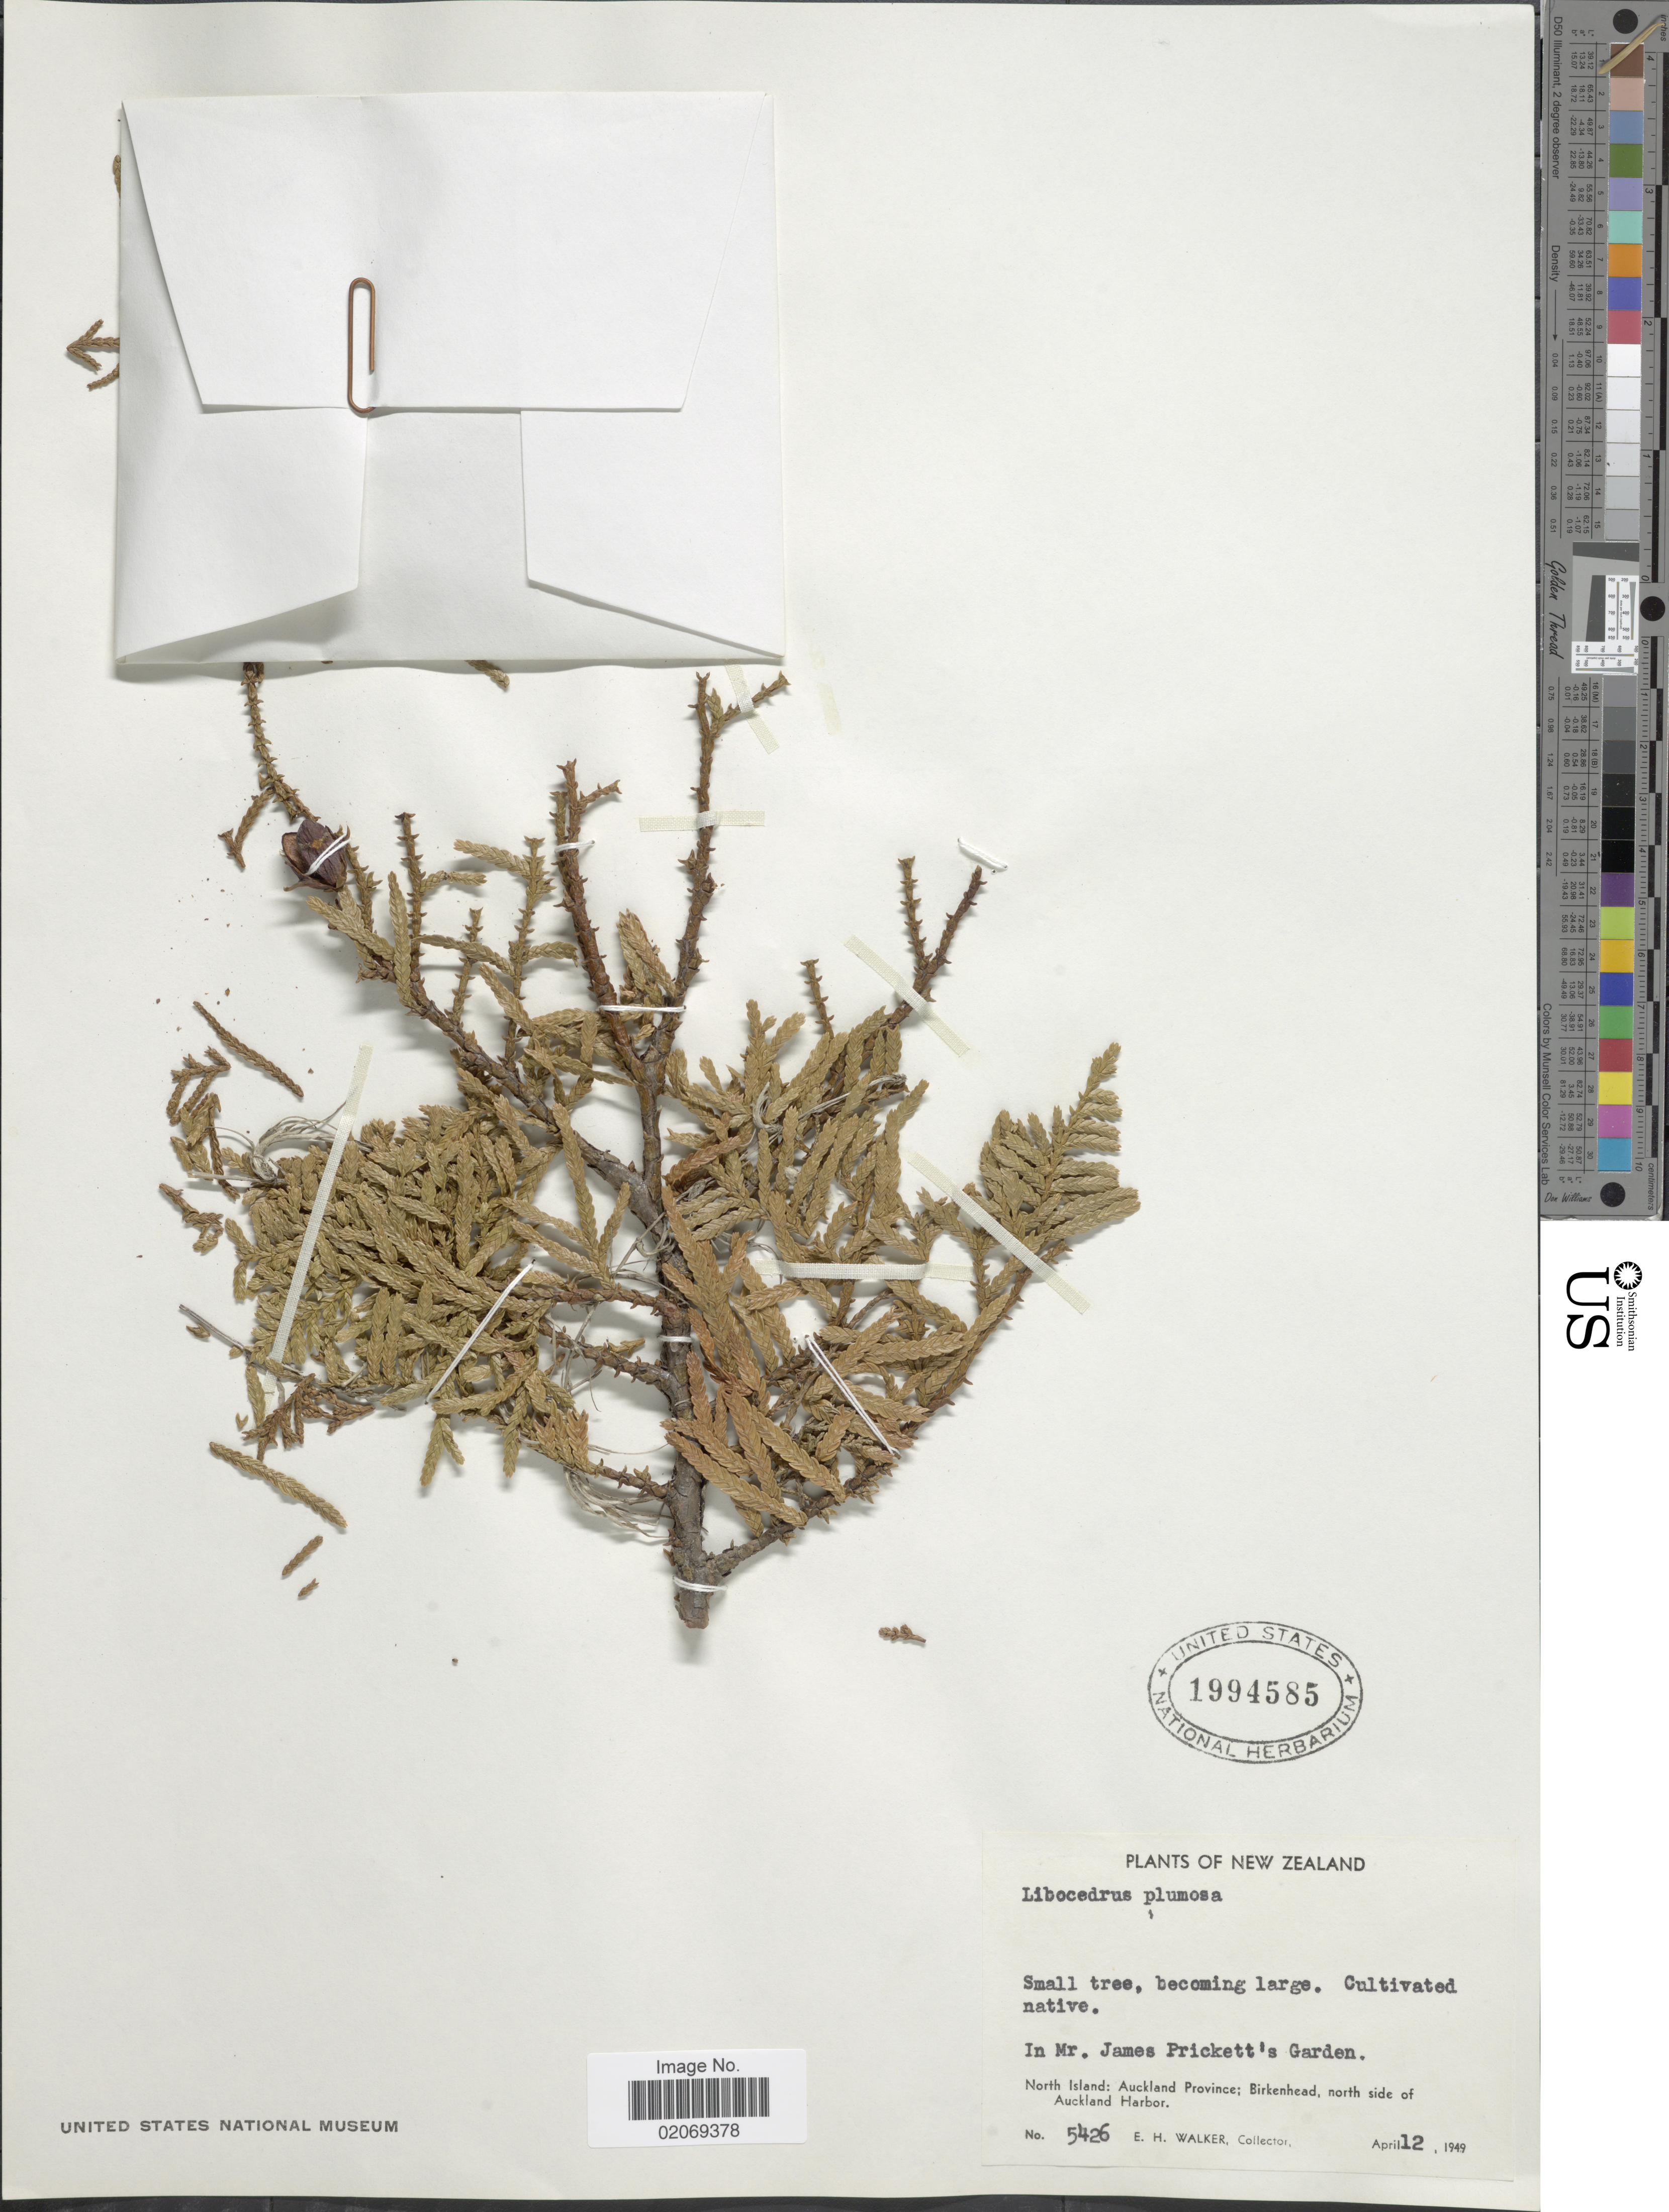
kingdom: Plantae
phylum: Tracheophyta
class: Pinopsida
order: Pinales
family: Cupressaceae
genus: Libocedrus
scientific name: Libocedrus plumosa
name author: (D. Don) Druce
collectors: E. H. Walker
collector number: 5426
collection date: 1949-04-12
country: New Zealand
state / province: Auckland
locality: James Prickett's Garden, North Island: Auckland Province; Birkenhead, north side of Auckland Harbor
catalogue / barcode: US 1994585